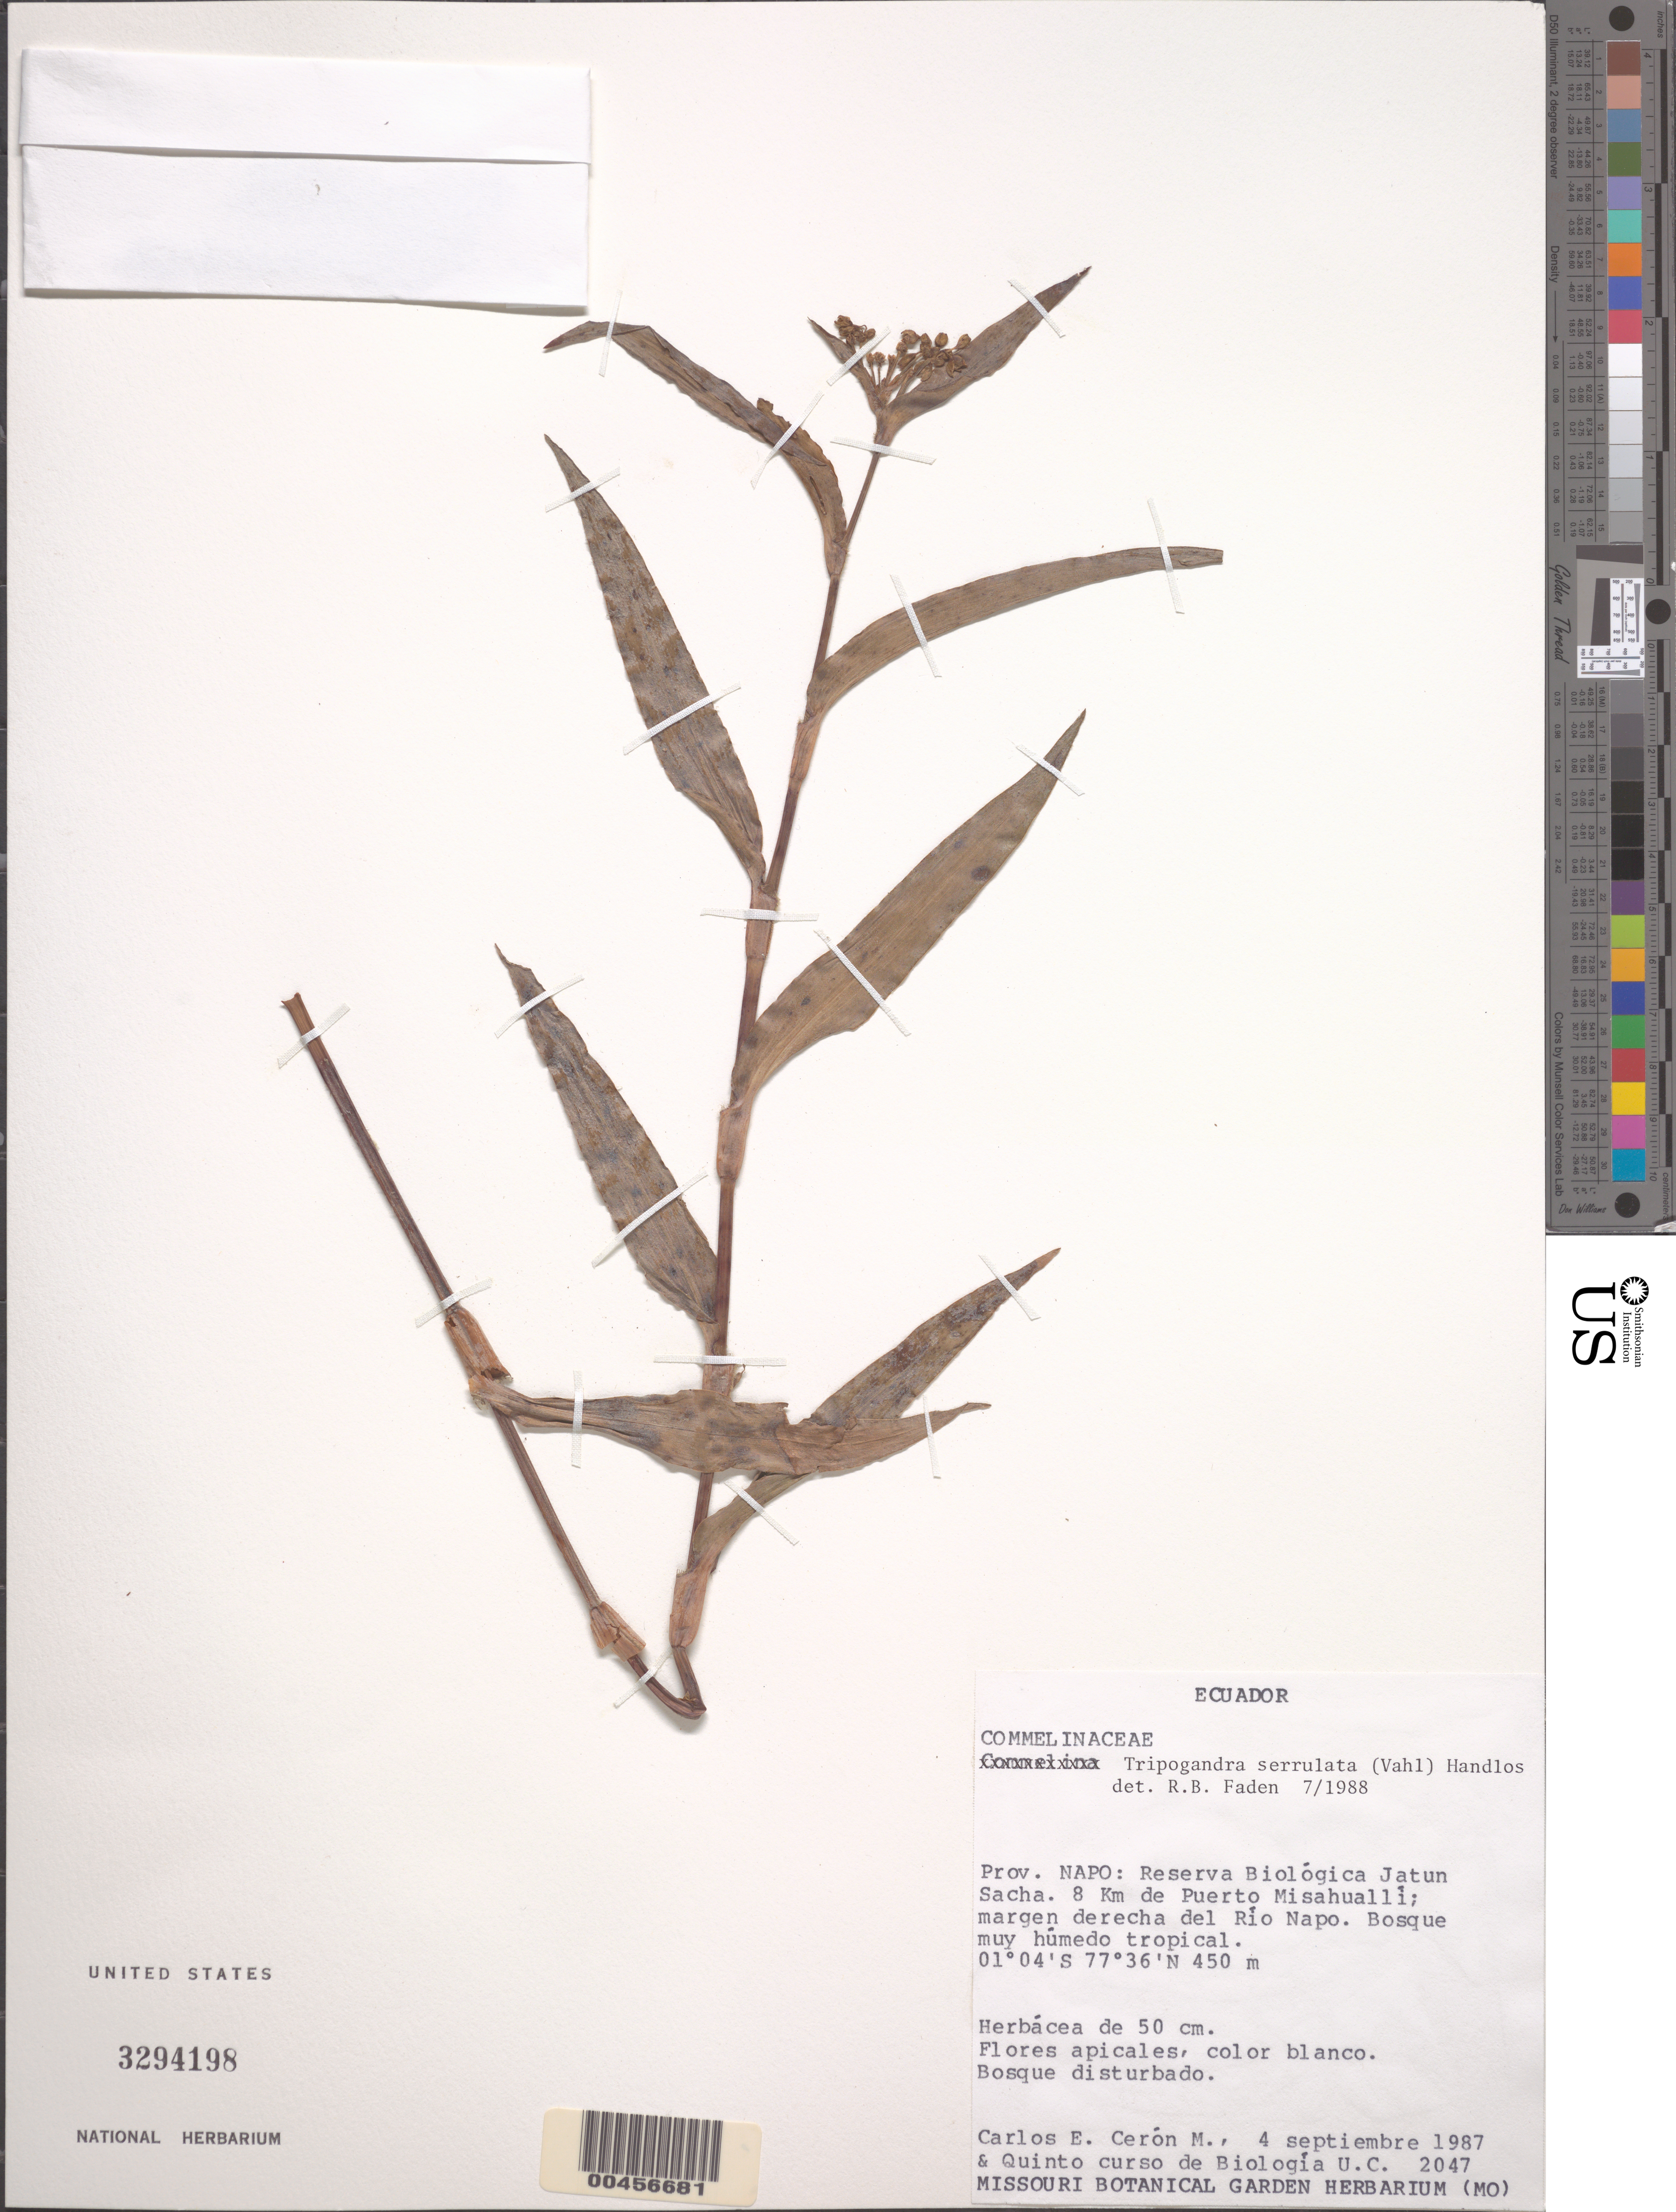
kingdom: Plantae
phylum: Tracheophyta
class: Liliopsida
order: Commelinales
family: Commelinaceae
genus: Tripogandra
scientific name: Tripogandra serrulata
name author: (Vahl) Handlos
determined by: Faden, Robert B., (US), Smithsonian Institution - National Museum of Natural History (UNITED STATES)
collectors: C. E. Cerón M.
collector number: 2047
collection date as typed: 04 Sep 1987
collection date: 1987-09-04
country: Ecuador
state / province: Napo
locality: Jatun Sacha Biological Reserve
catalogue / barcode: US 3294198